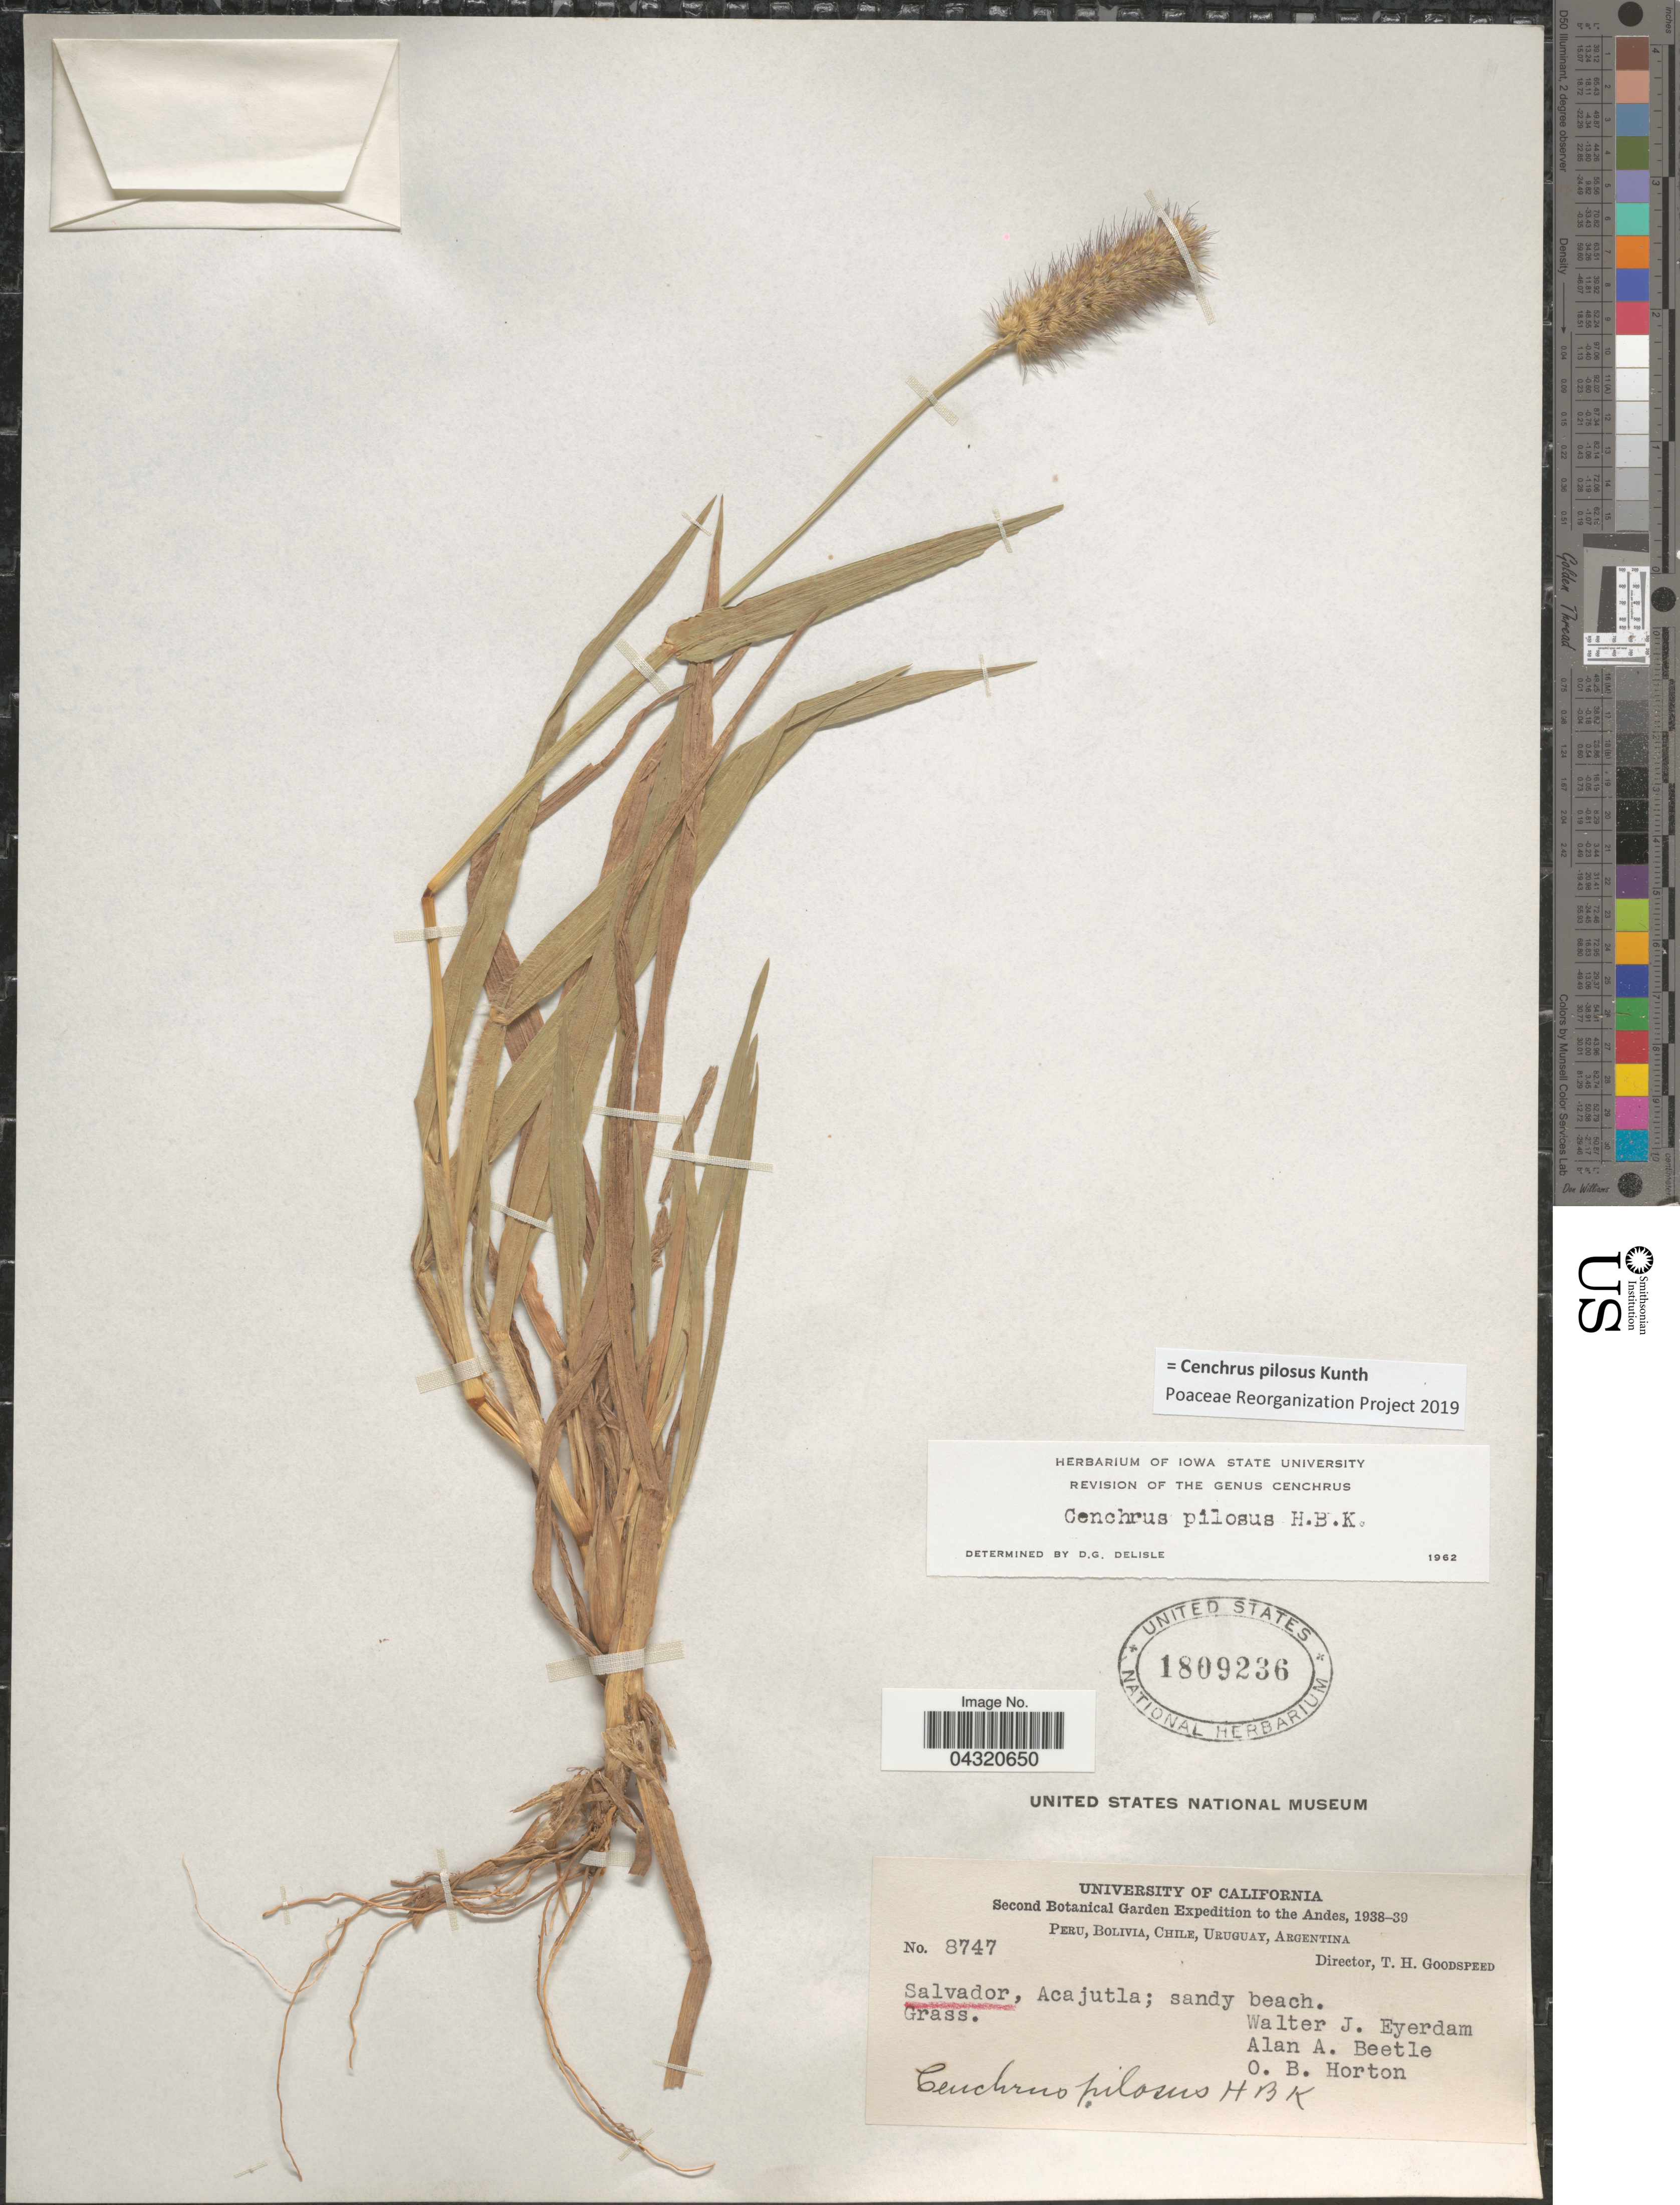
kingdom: Plantae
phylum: Tracheophyta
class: Liliopsida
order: Poales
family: Poaceae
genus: Cenchrus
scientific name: Cenchrus pilosus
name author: Kunth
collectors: W. J. Eyerdam, A. A. Beetle & O. B. Horton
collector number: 8747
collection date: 1938/1939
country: El Salvador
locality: Second Botanical Garden Expedition to the Andes, 1938-39. Acajutla.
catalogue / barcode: US 1809236